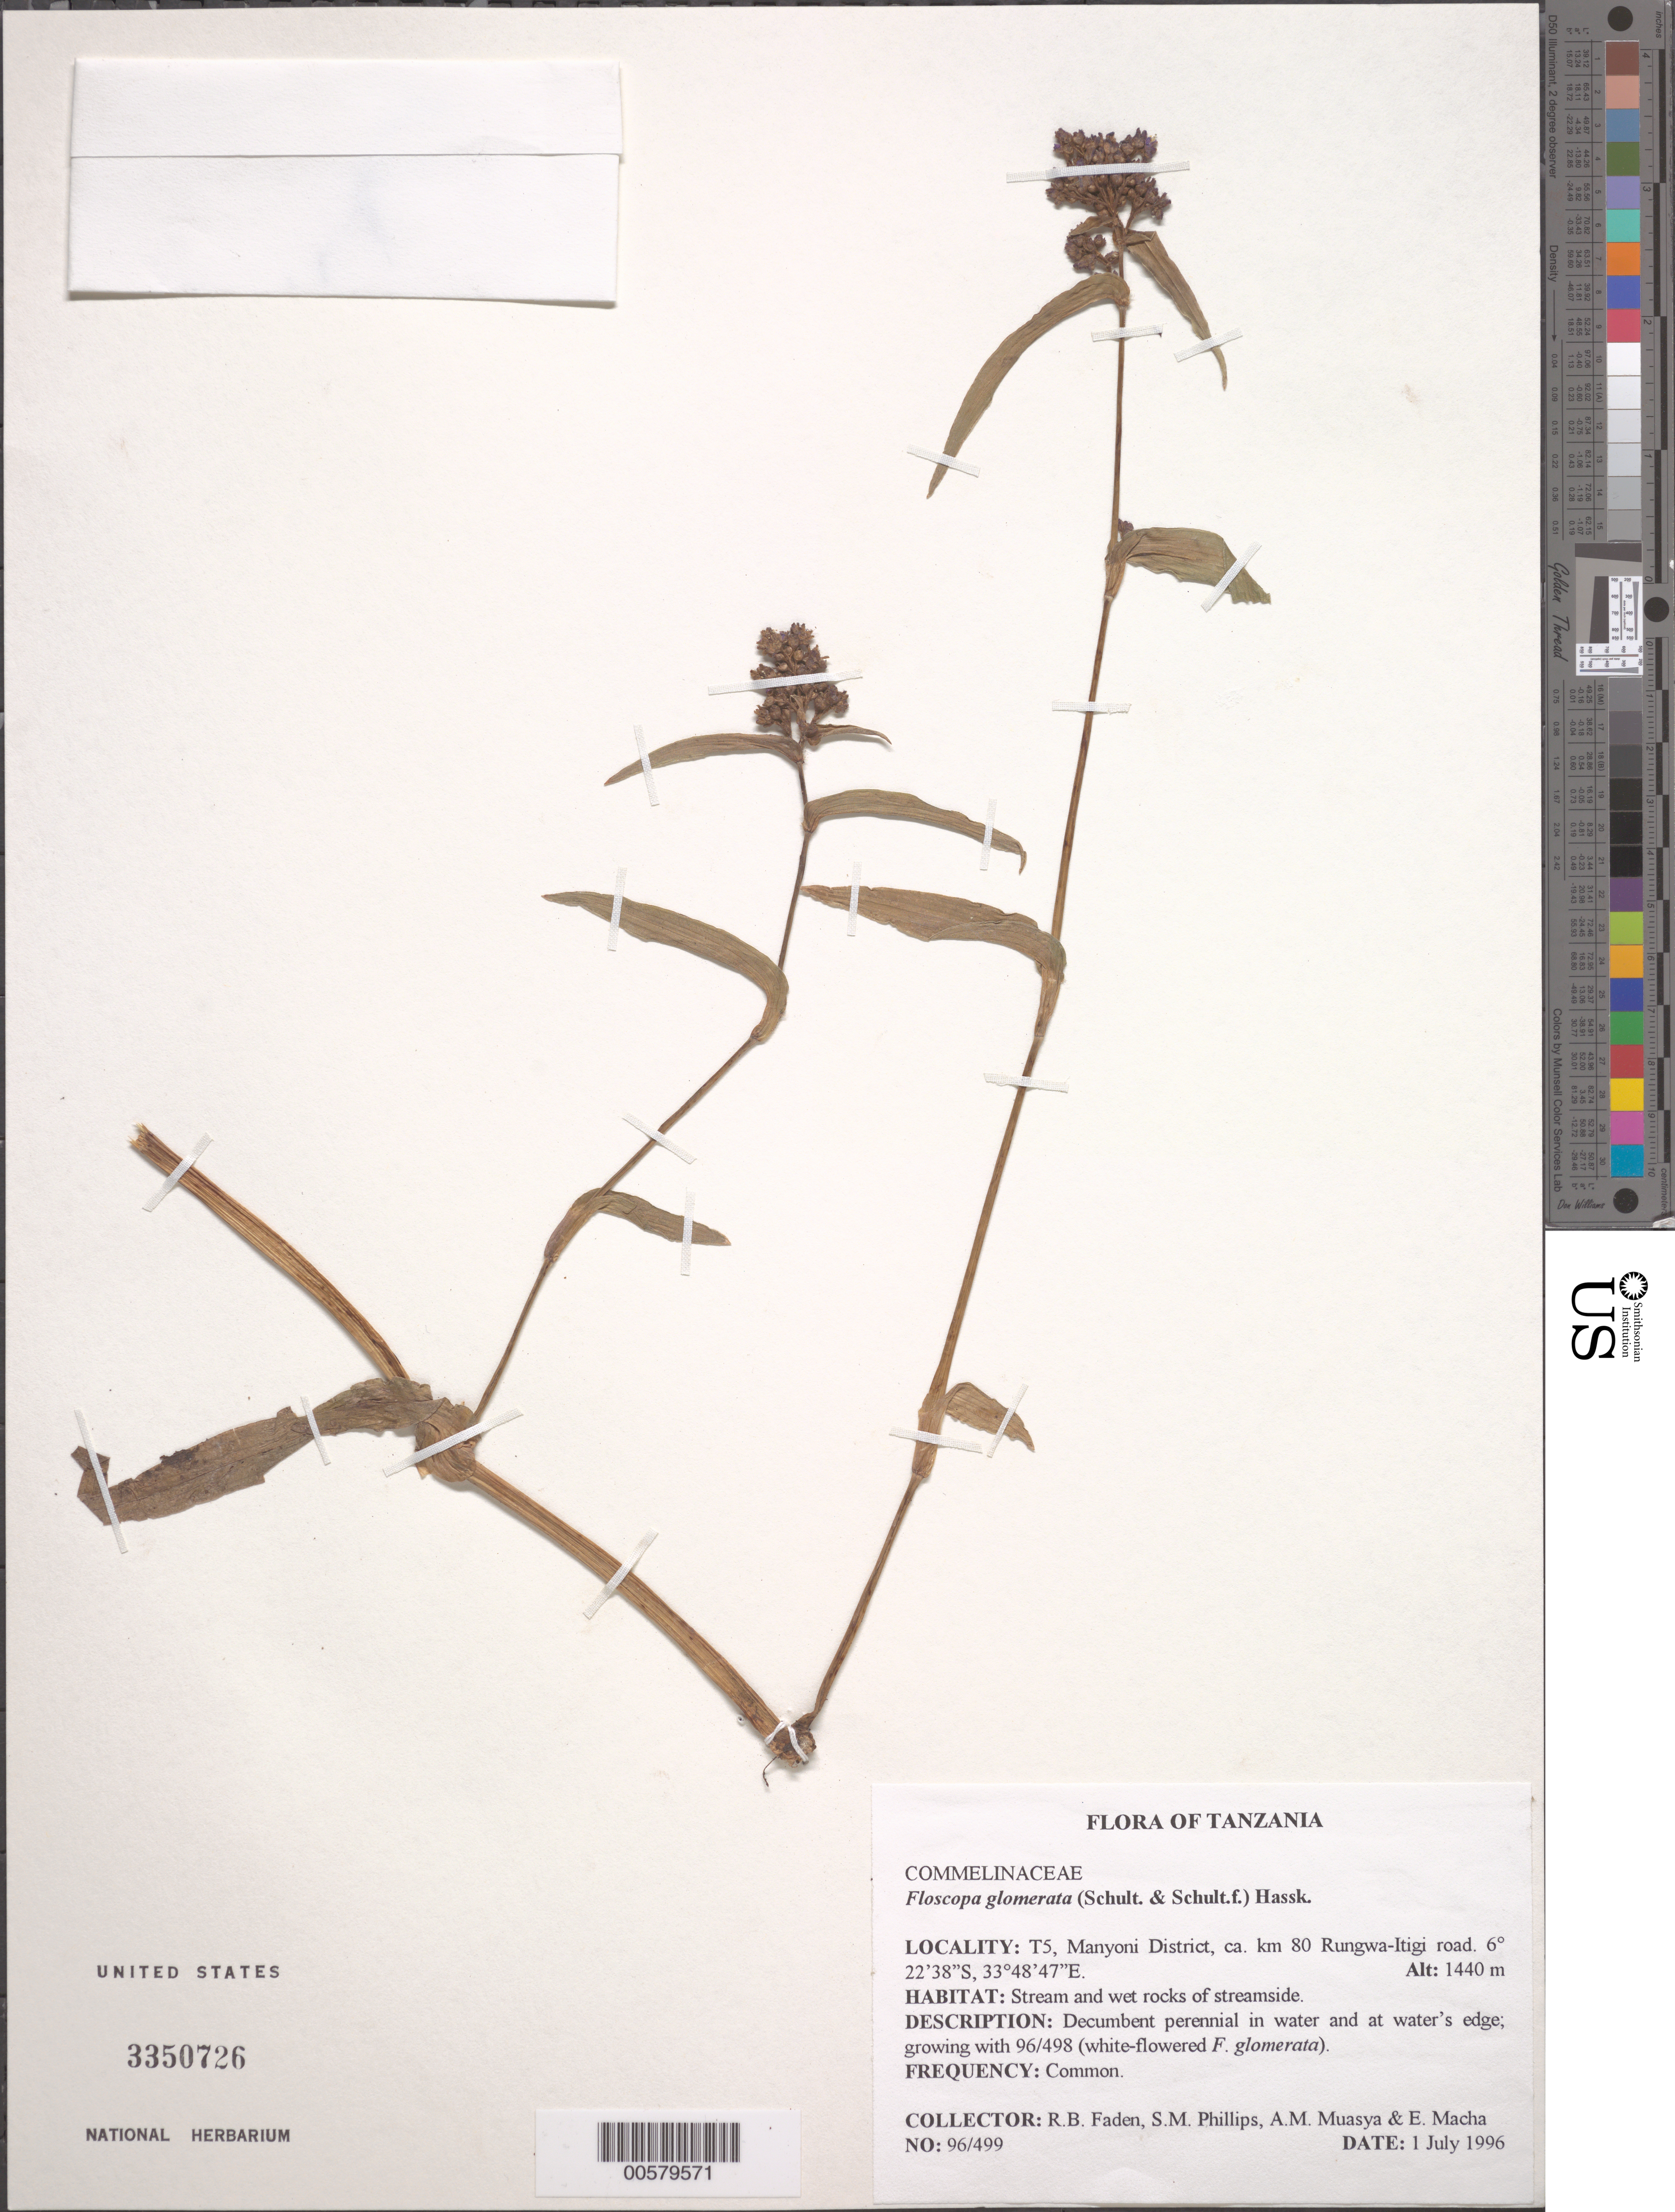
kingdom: Plantae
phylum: Tracheophyta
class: Liliopsida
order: Commelinales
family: Commelinaceae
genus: Floscopa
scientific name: Floscopa glomerata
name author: (Willd. ex Schult. & Schult. f.) Hassk.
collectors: R. B. Faden, S. M. Phillips, A. Muasya & E. Macha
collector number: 96/499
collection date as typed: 01 Jul 1996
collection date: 1996-07-01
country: Tanzania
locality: Manyoni dist., rungwa-itigi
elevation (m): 1440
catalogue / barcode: US 3350726